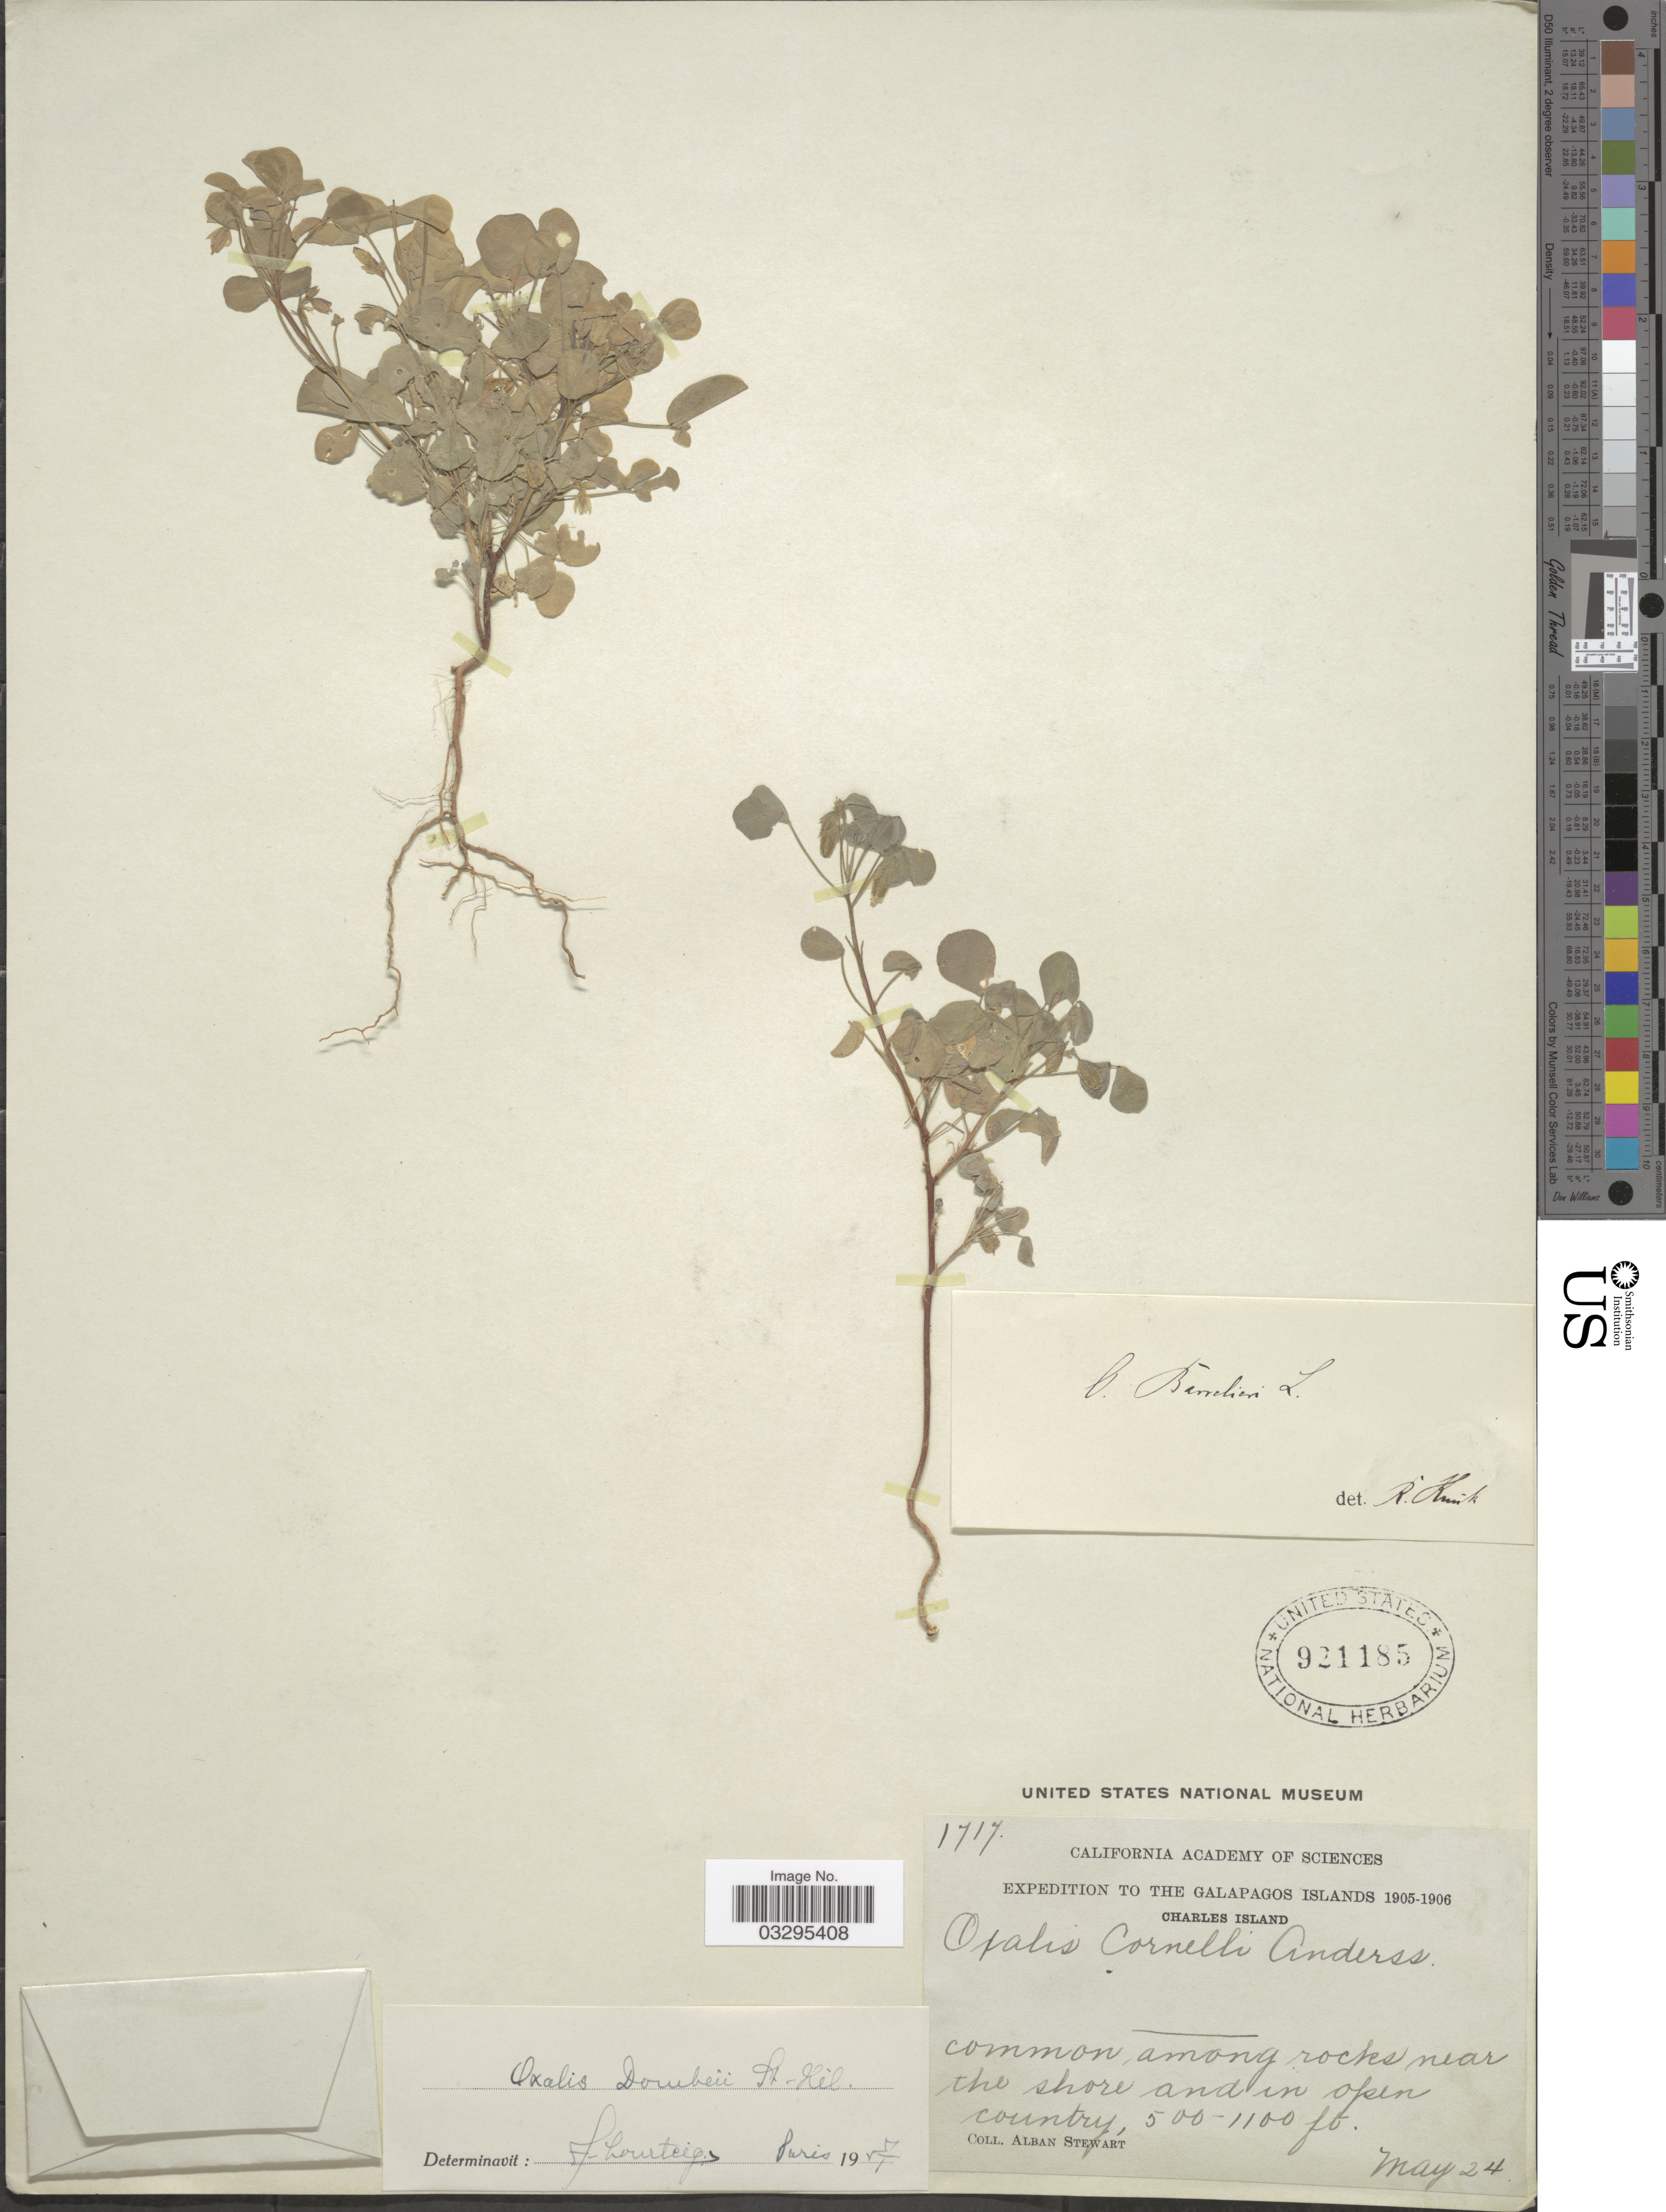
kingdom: Plantae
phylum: Tracheophyta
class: Magnoliopsida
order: Oxalidales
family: Oxalidaceae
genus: Oxalis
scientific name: Oxalis dombeyi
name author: A. St.-Hil.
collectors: A. Stewart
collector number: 1717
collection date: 1905-05-24/1906-05-24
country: Ecuador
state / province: Colón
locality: The Galapagos Islands. Charles Island.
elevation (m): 152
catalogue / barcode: US 921185